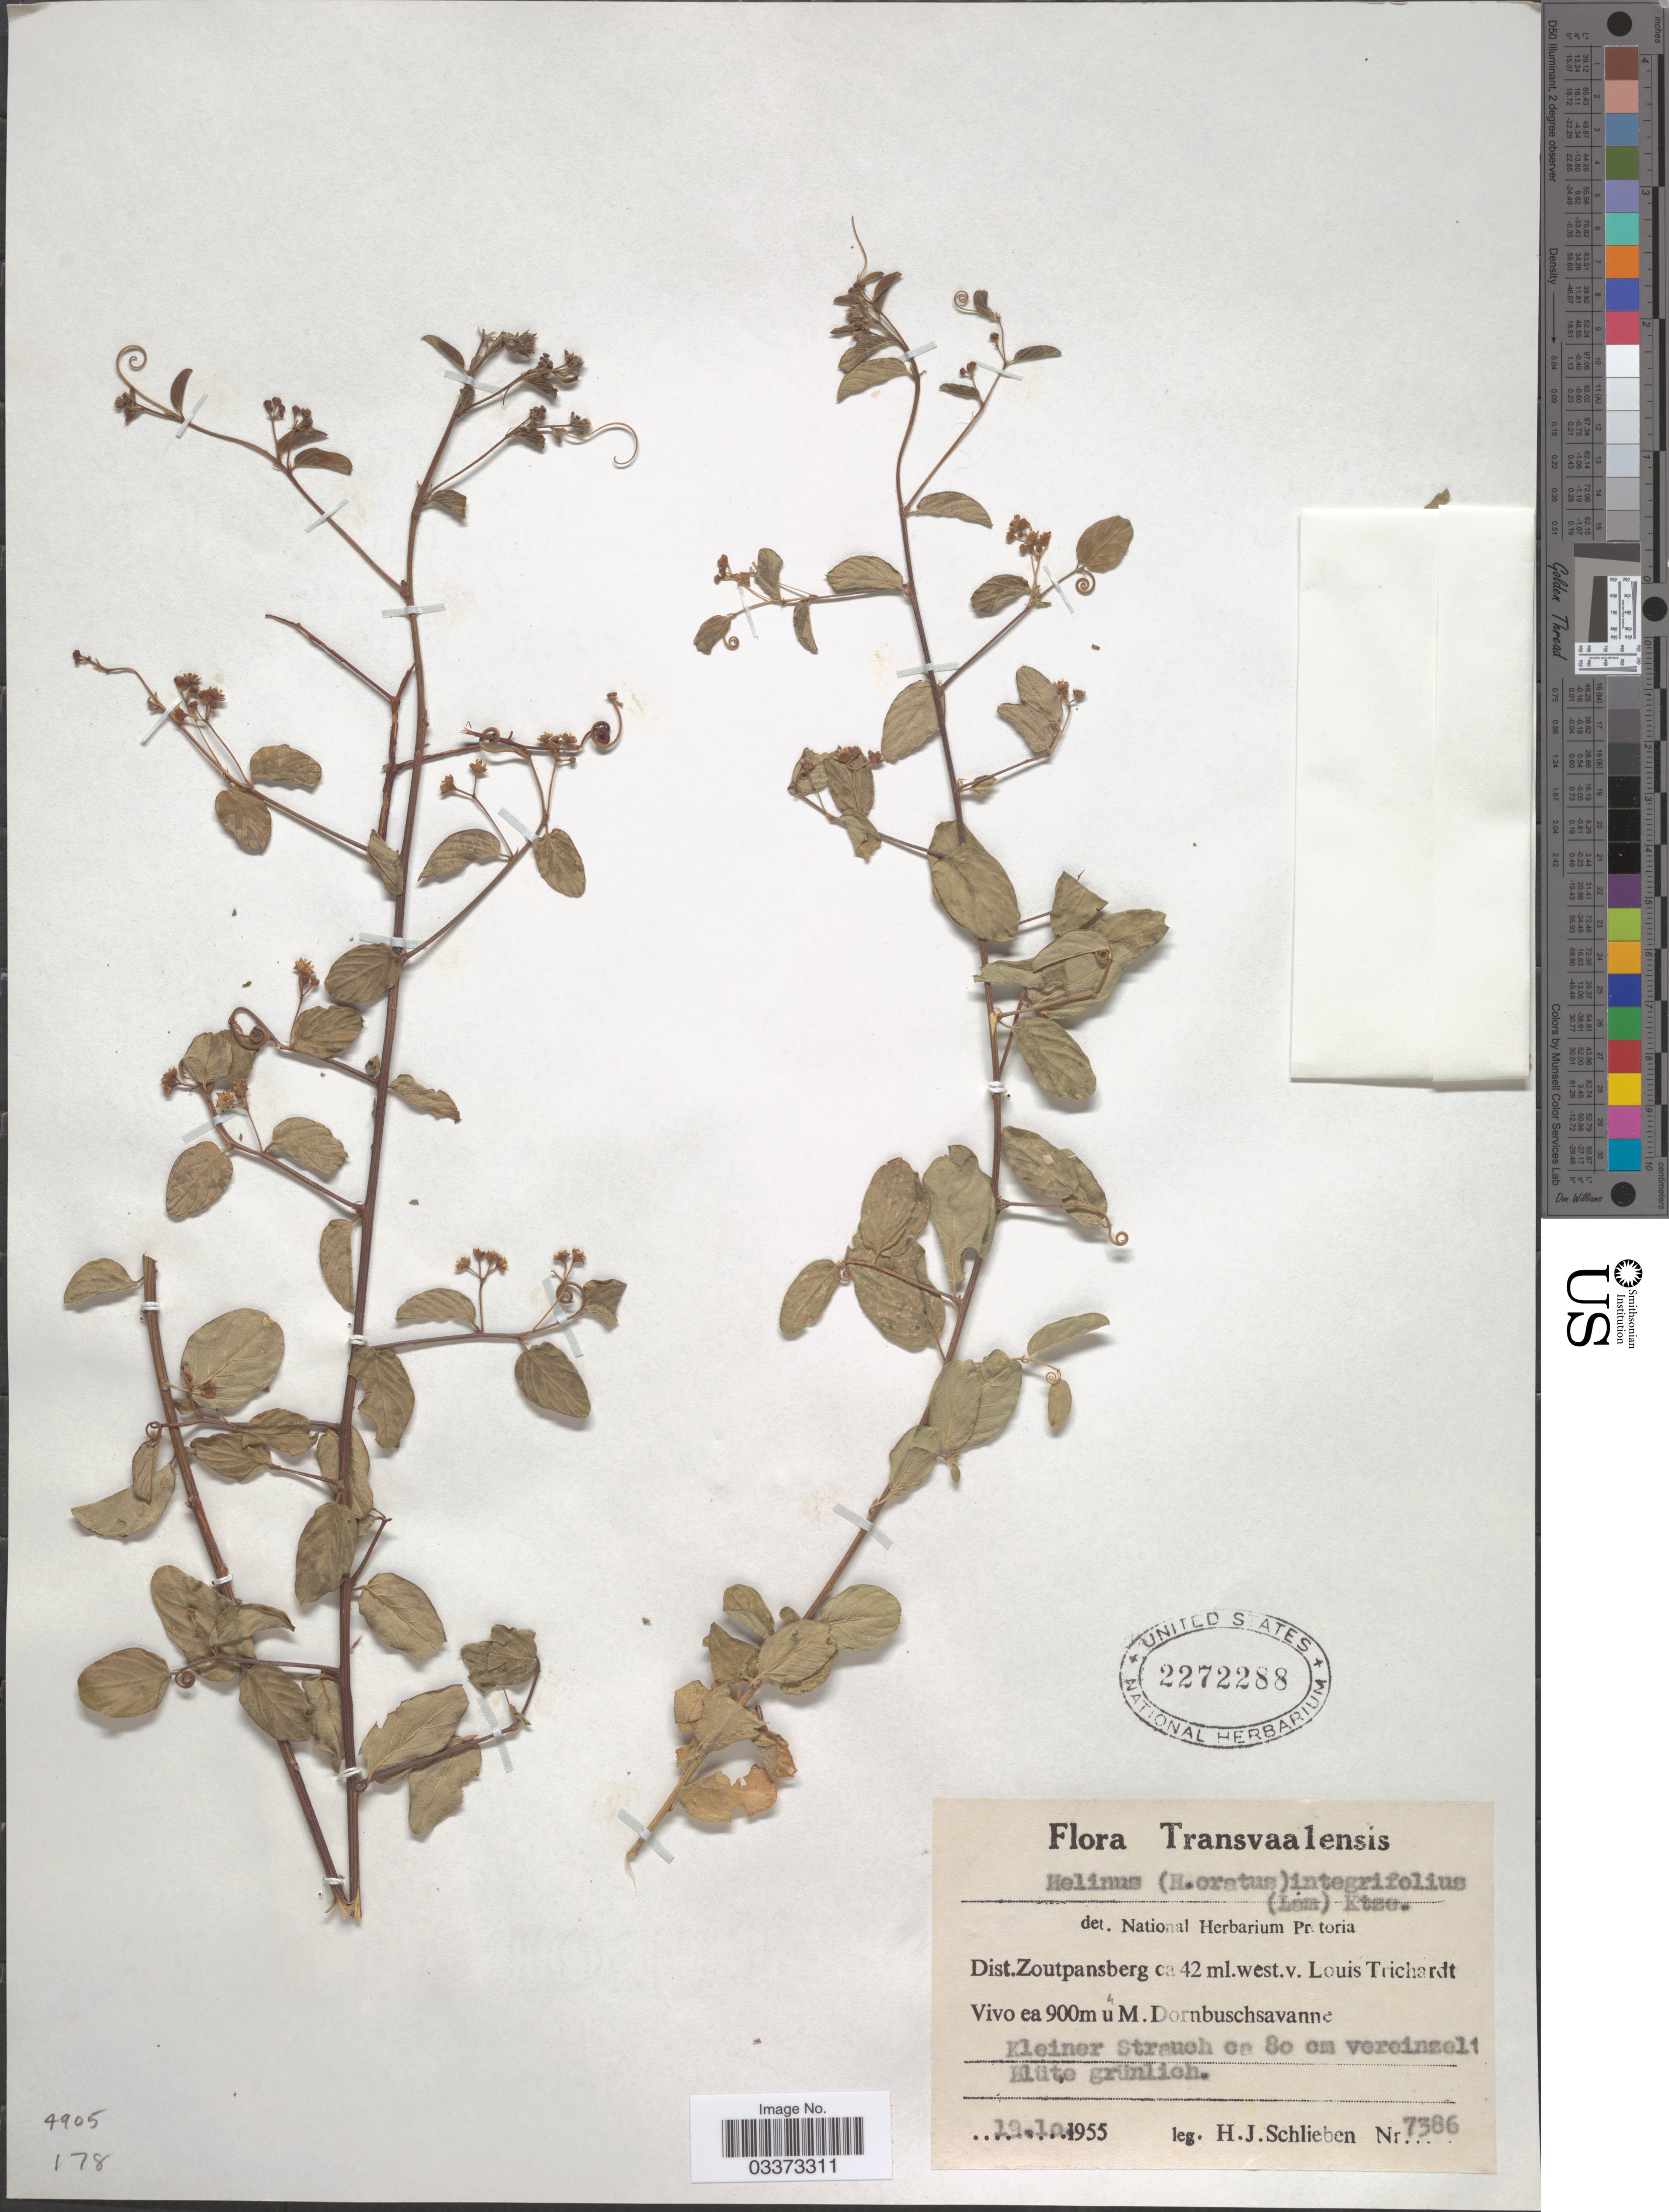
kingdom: Plantae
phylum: Tracheophyta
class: Magnoliopsida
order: Rosales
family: Rhamnaceae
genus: Helinus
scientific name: Helinus integrifolius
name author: (Lam.) Kuntze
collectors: H. J. Schlieben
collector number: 7386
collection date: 1955-10-19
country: South Africa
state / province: Limpopo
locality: Transvaalensis. Dist. Zoutpansberg ca 42 ml. west. v. Louis Trichardt. Dornbuschsavanne.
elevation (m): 900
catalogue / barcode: US 2272288